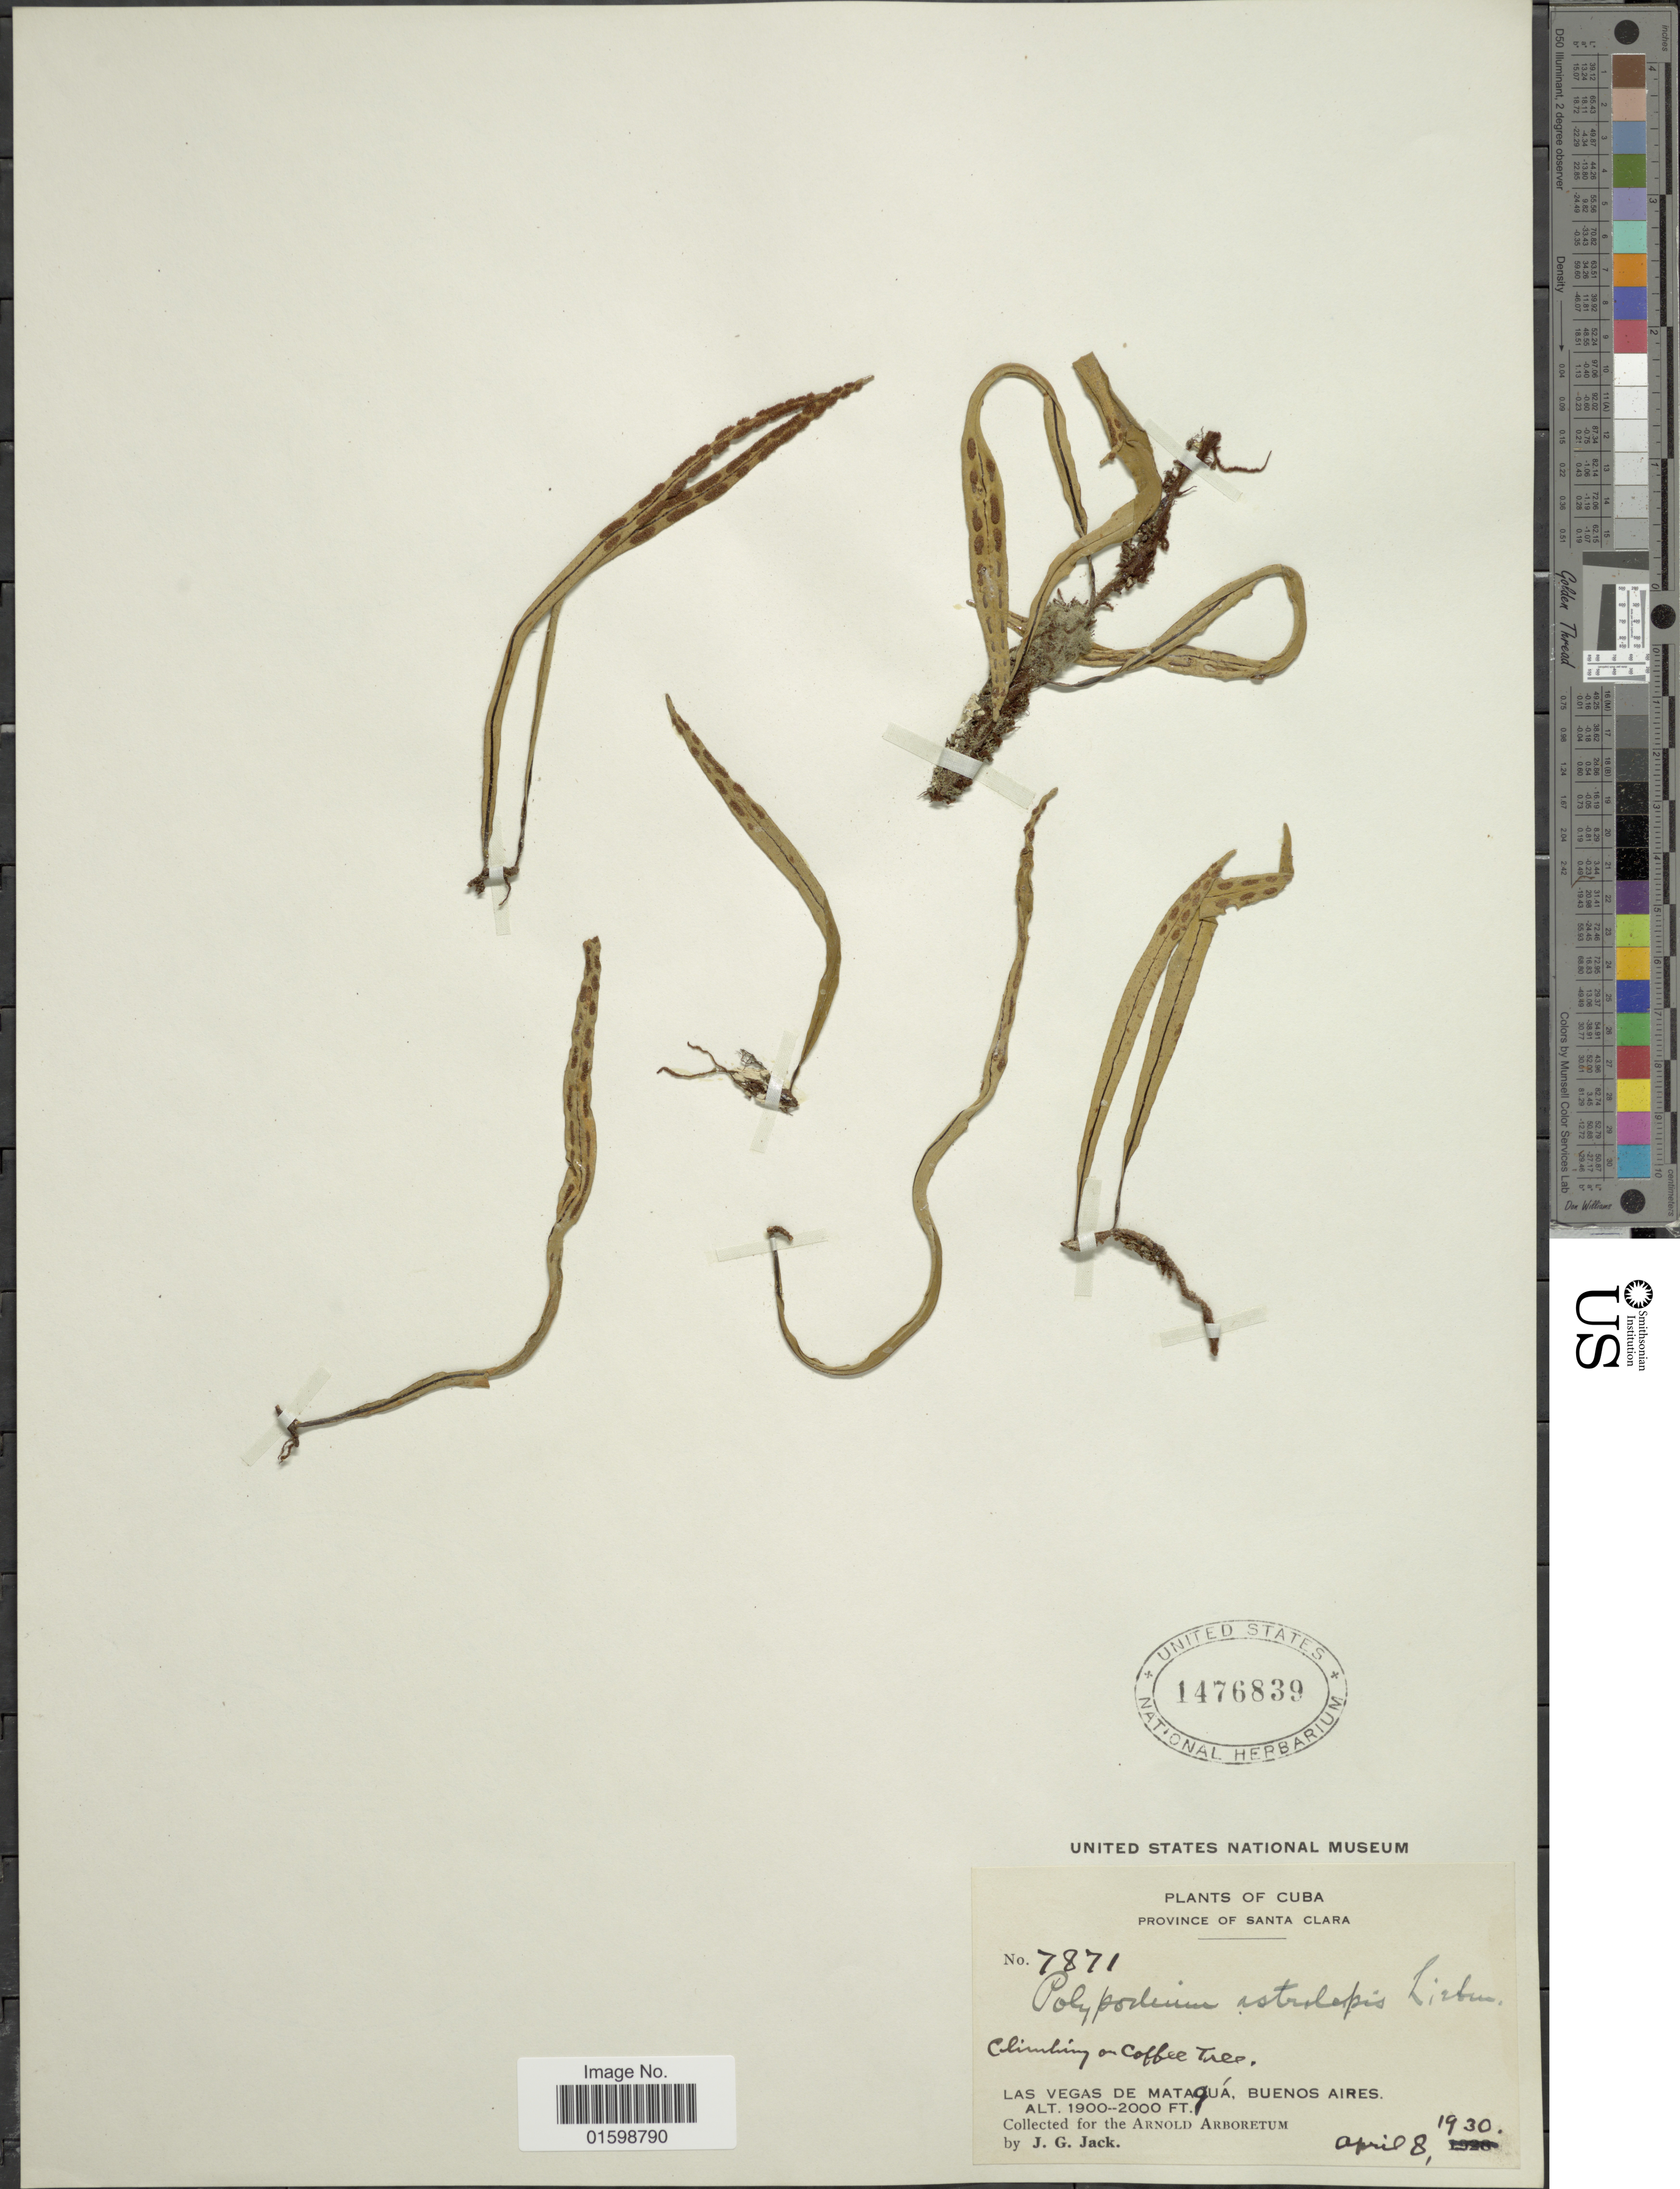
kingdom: Plantae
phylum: Tracheophyta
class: Polypodiopsida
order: Polypodiales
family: Polypodiaceae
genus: Pleopeltis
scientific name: Pleopeltis astrolepis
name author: (Liebm.) E. Fourn.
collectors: J. G. Jack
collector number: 7871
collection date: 1930-04-08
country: Cuba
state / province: Las Villas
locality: Province of Santa Clara, climbing on coffee tree, Las Vegas de Mataquá, Buenos Aires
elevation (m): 579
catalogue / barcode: US 1476839